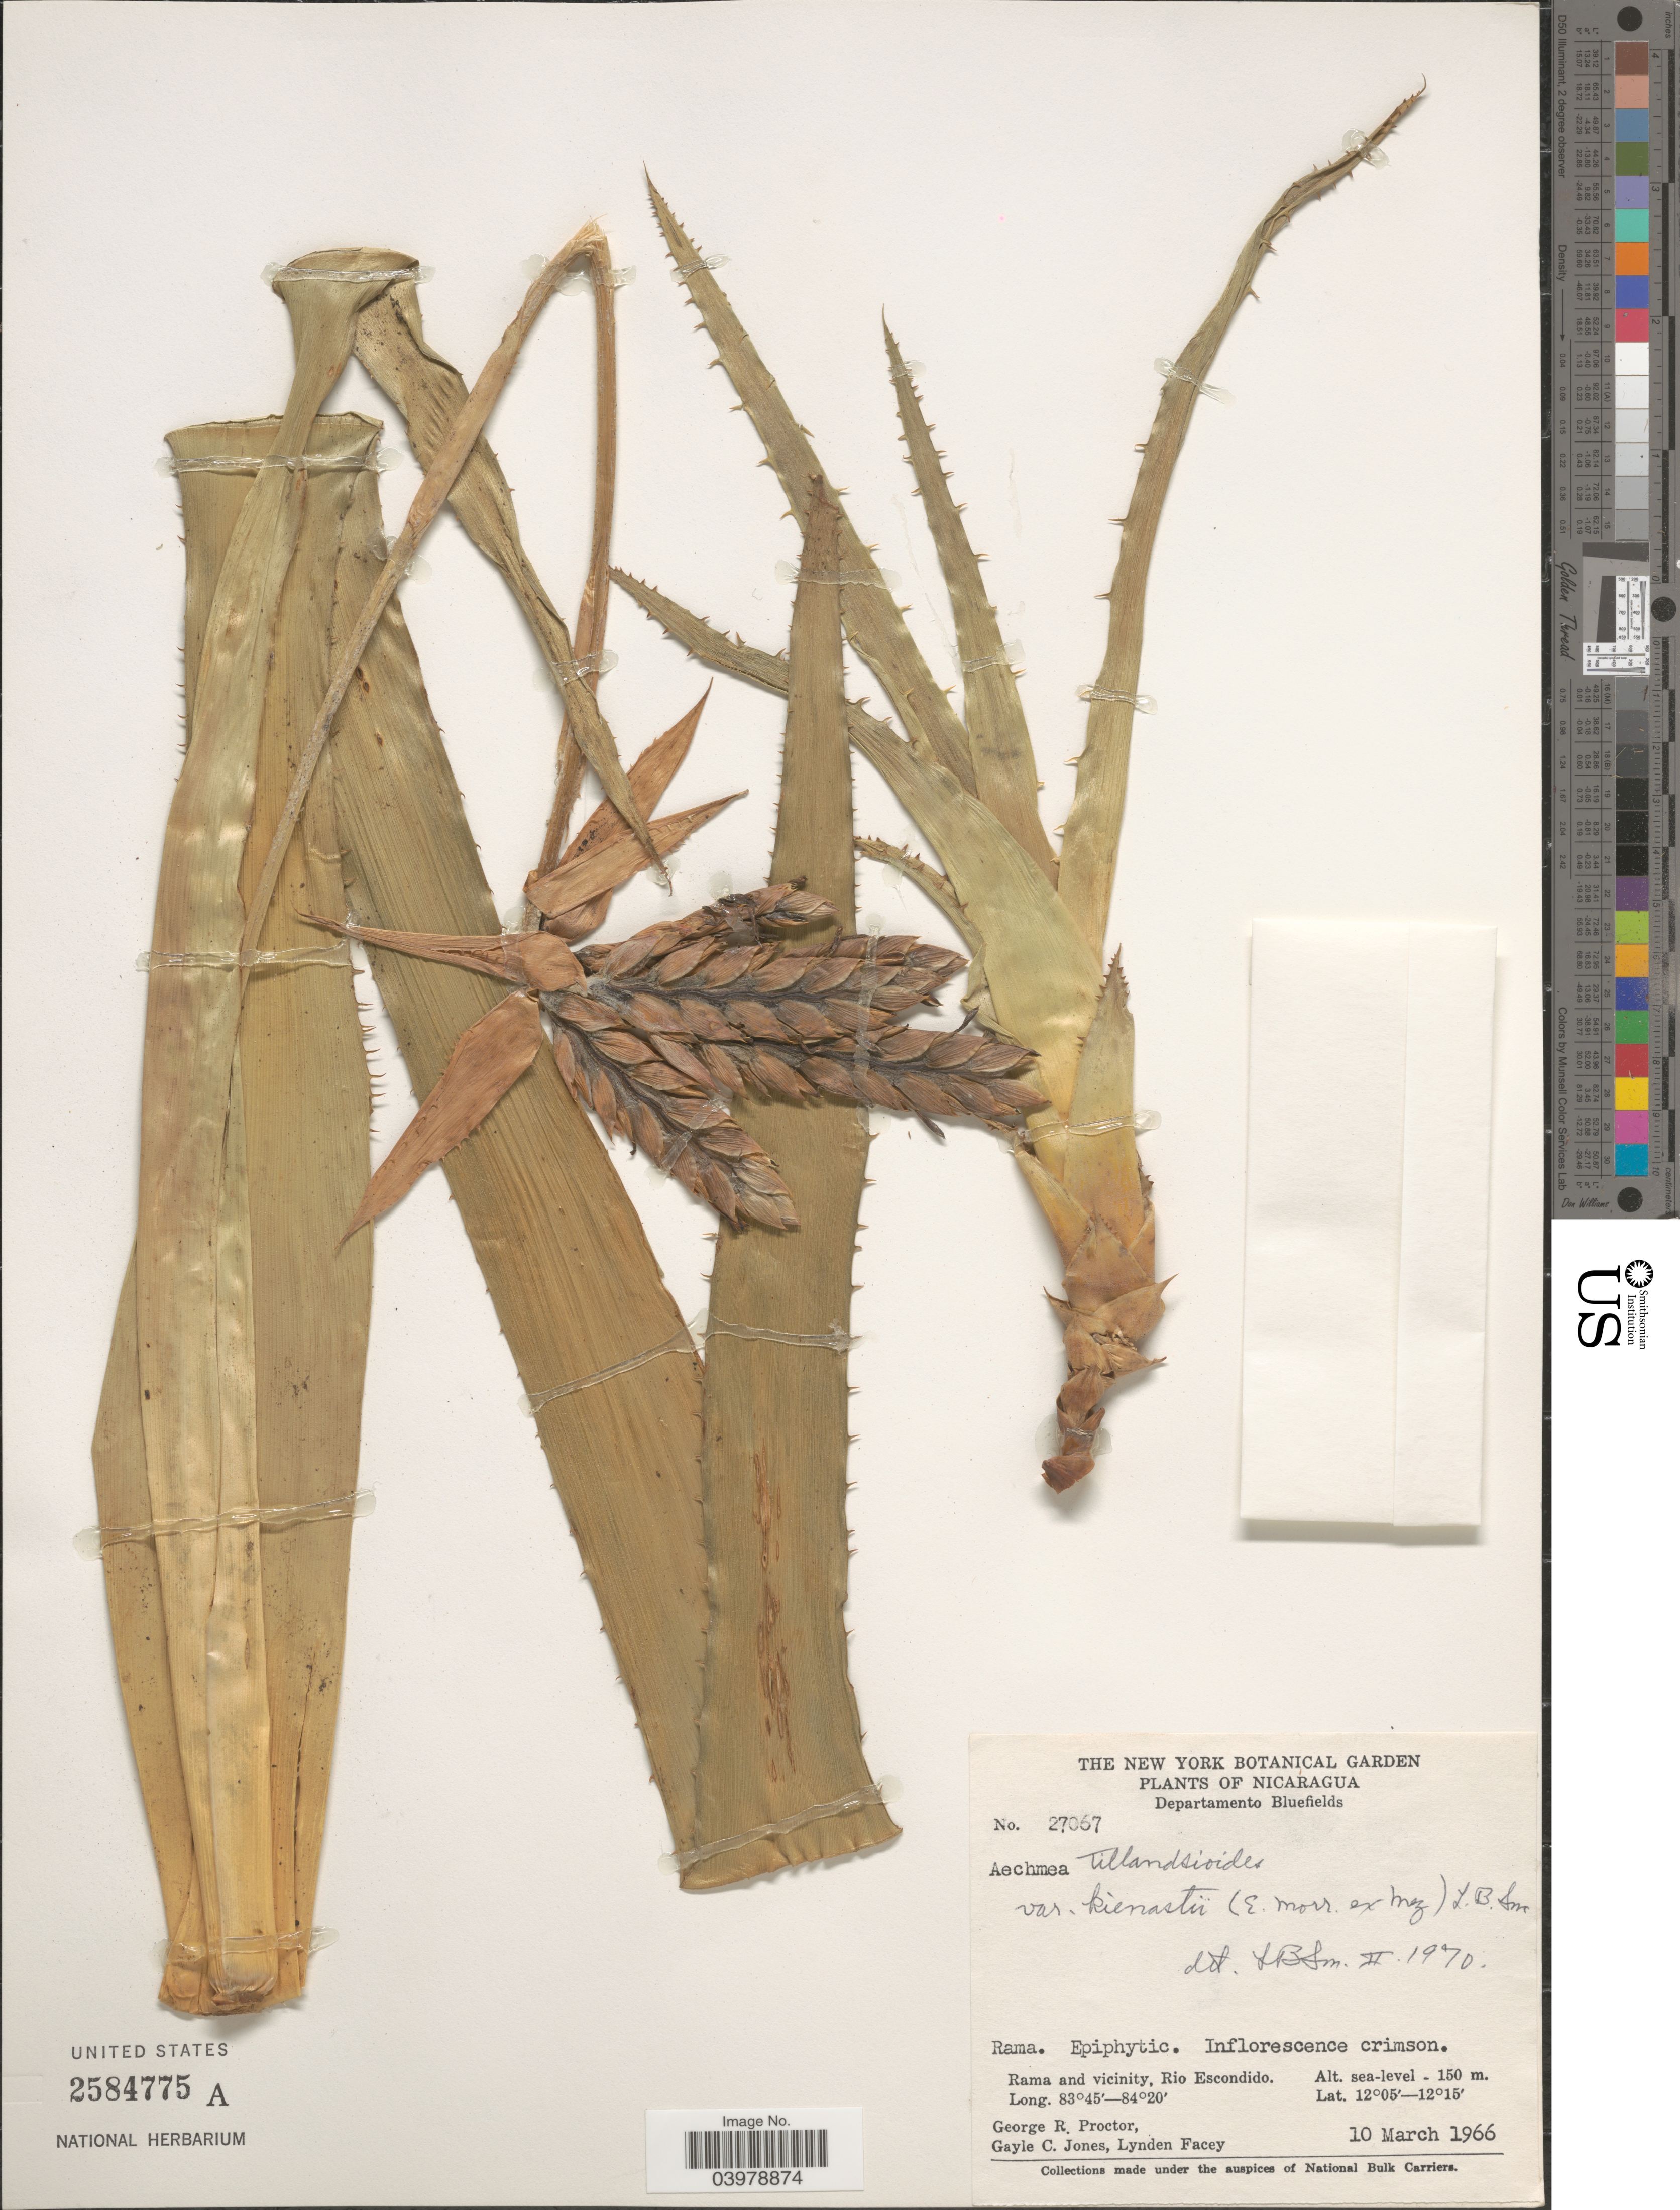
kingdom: Plantae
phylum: Tracheophyta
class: Liliopsida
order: Poales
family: Bromeliaceae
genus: Aechmea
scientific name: Aechmea tillandsioides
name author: (Mart. ex Schult. & Schult. f.) Baker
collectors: G. R. Proctor, G. C. Jones & L. Facey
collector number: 27067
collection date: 1966-03-10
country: Nicaragua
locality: Departamento Bluefields. Rama and vicinity, Rio Escondido.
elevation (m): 0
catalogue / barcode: US 2584775A